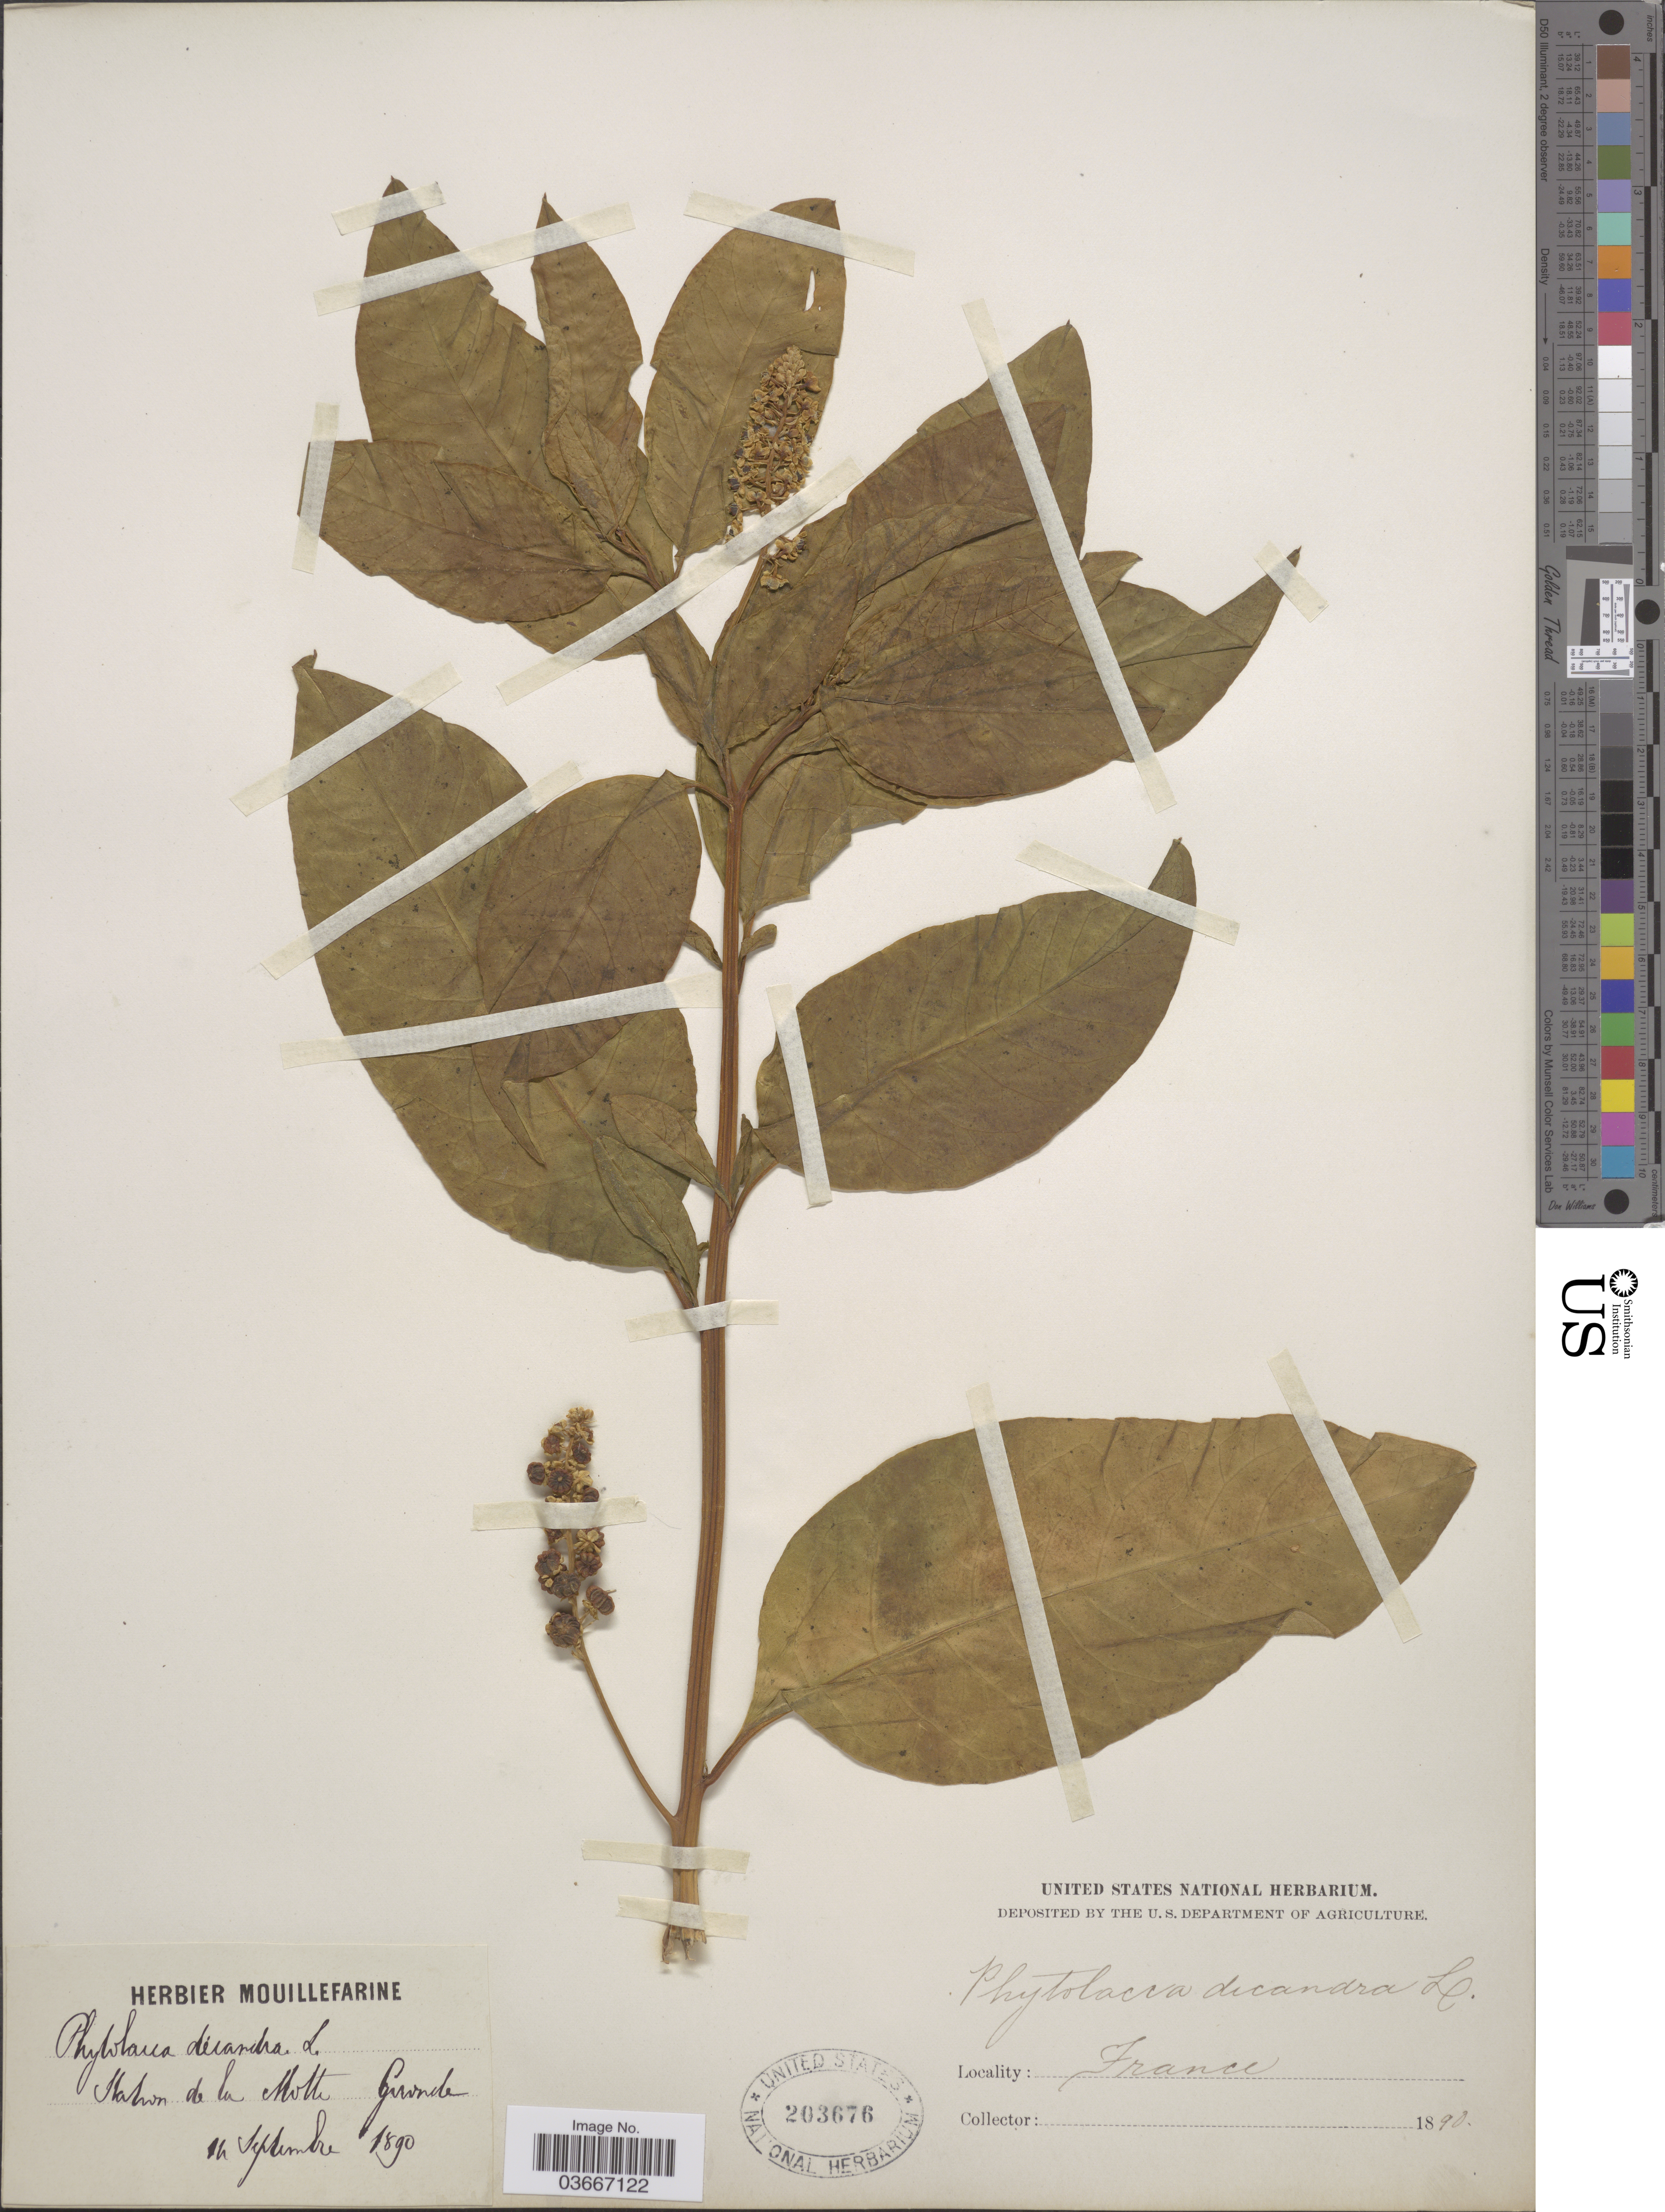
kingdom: Plantae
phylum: Tracheophyta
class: Magnoliopsida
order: Caryophyllales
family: Phytolaccaceae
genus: Phytolacca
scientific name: Phytolacca americana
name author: L.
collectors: ex herb. Mouillefarine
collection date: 1890-09-12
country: France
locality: Station de la Moth. Gironde.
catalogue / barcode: US 203676